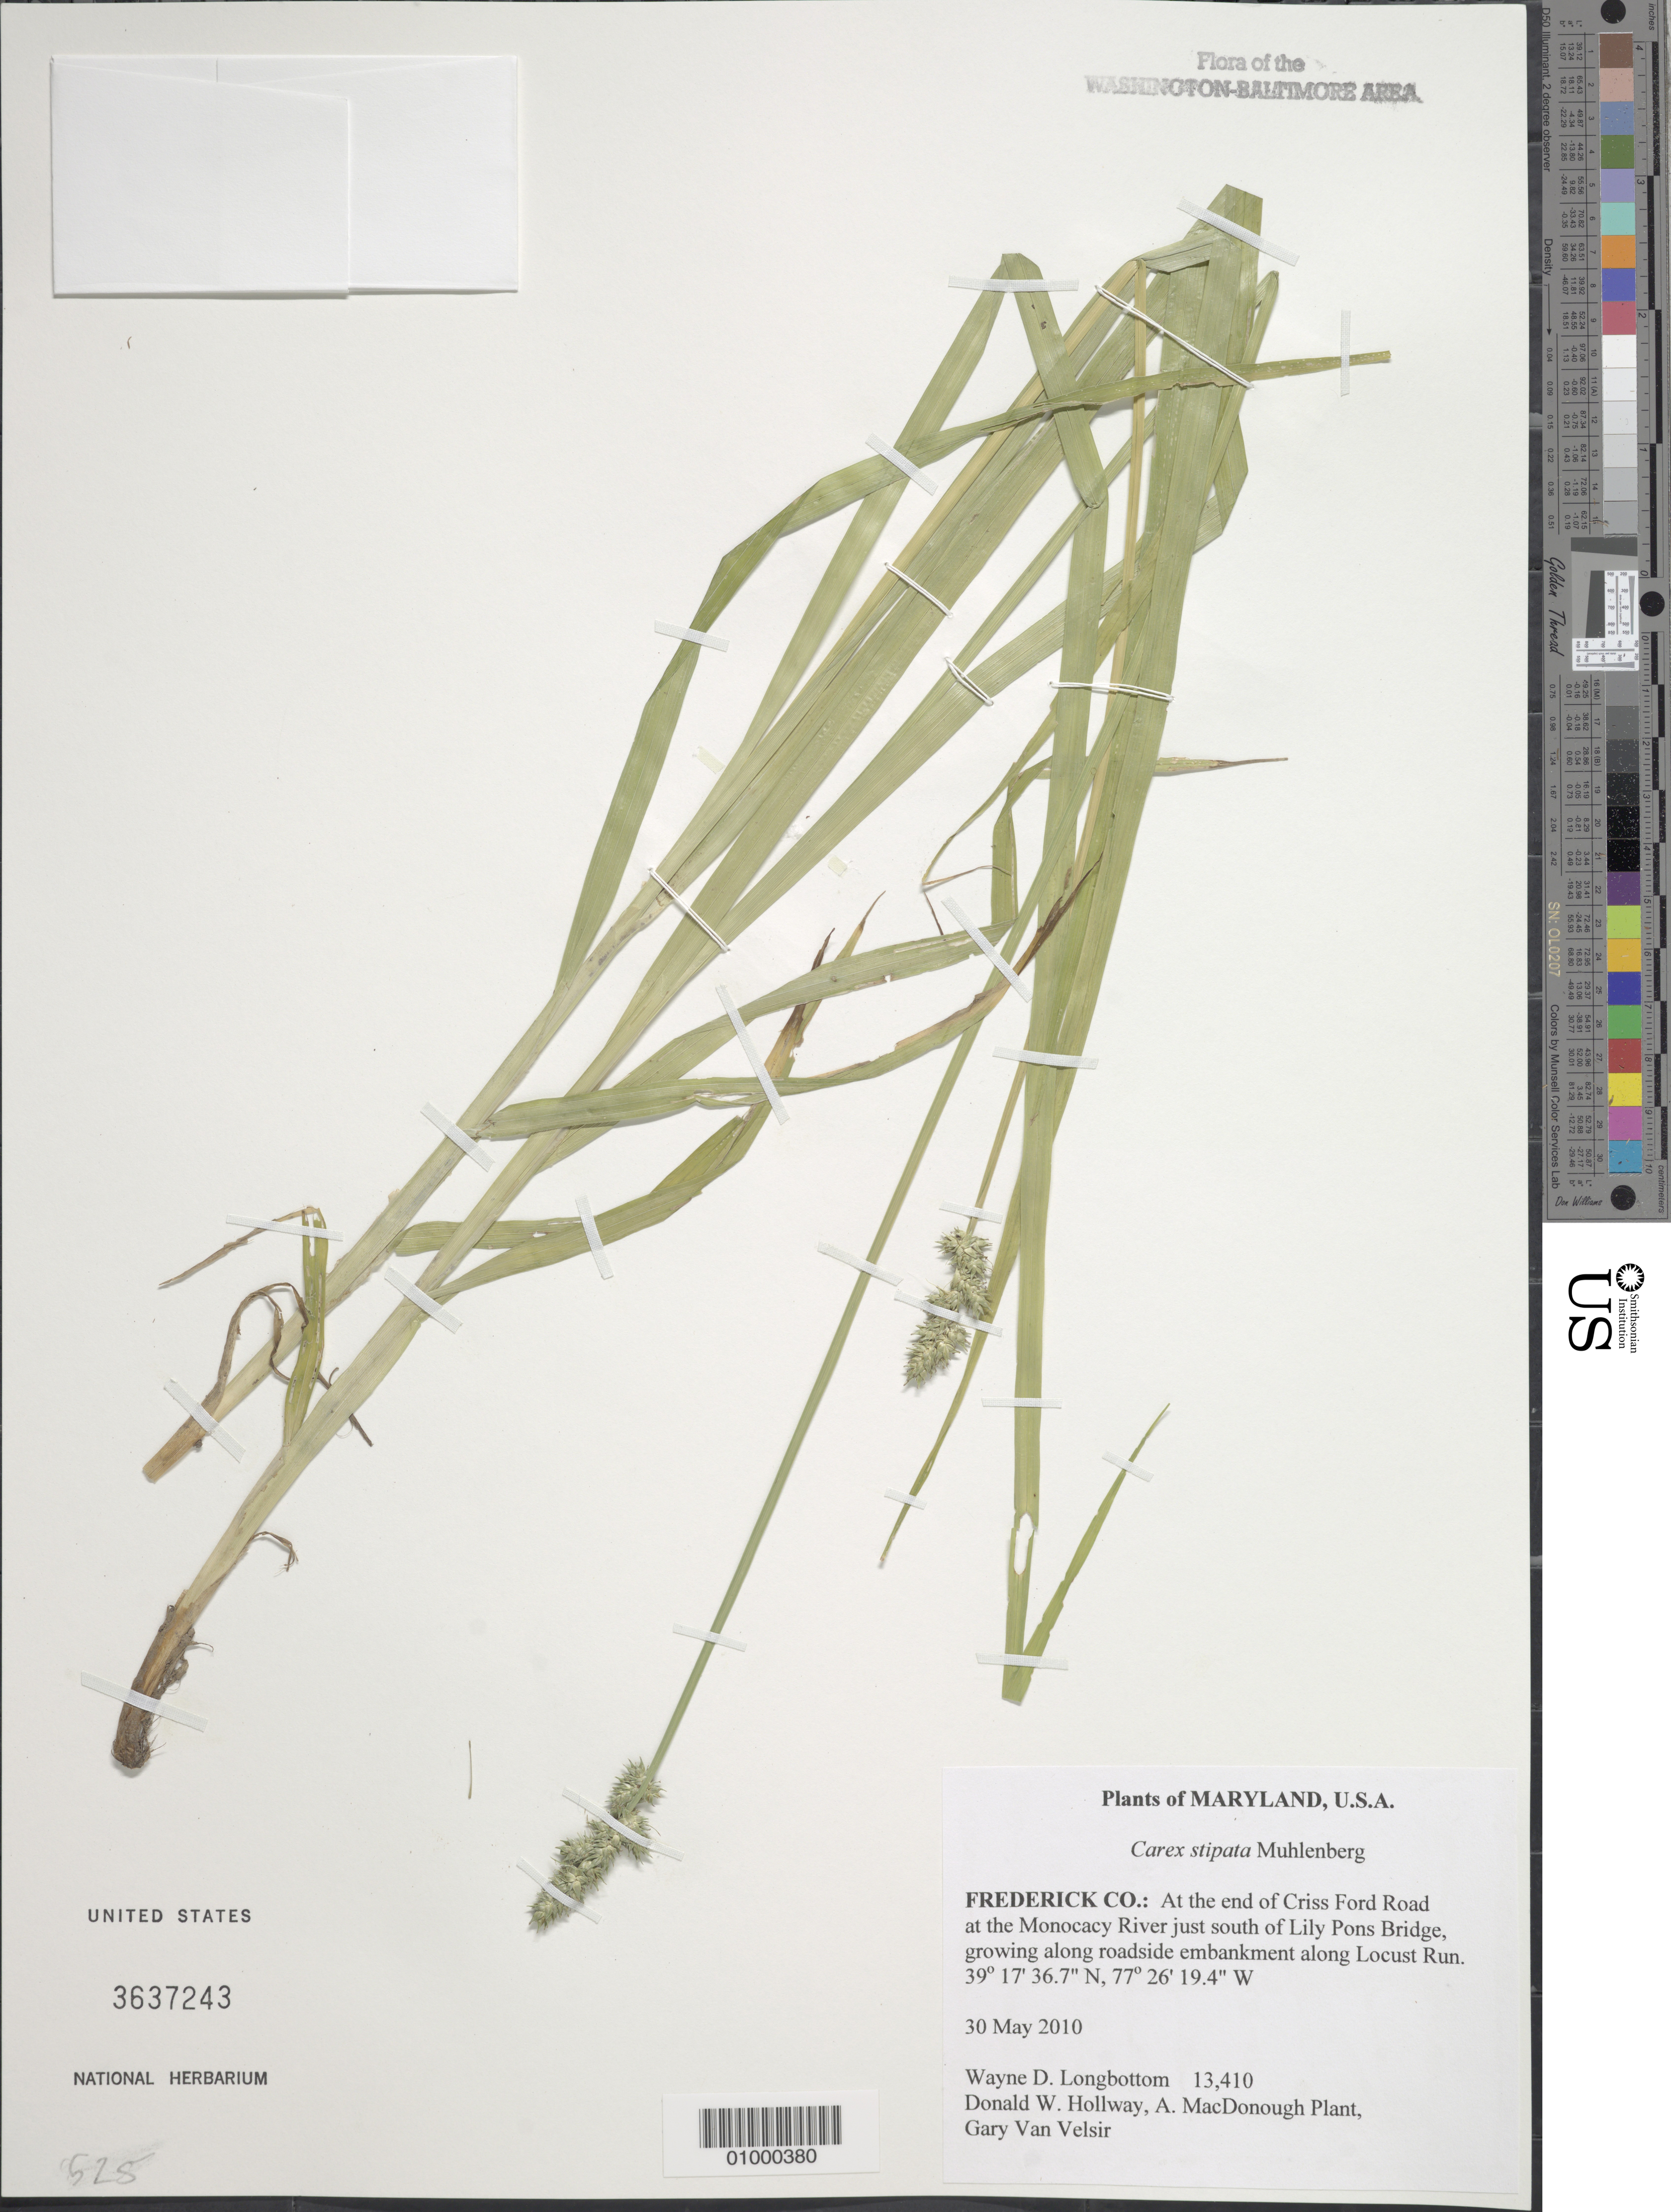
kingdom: Plantae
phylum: Tracheophyta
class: Liliopsida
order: Poales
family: Cyperaceae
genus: Carex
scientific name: Carex stipata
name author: Muhl. ex Willd.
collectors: W. D. Longbottom, D. Hollway, A. M. Plant & G. Van Velsir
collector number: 13410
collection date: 2010-05-30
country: United States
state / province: Maryland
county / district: Frederick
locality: At the end of Criss Ford Road at the Monocacy River just south of Lily Pons Bridge, growing along roadside embankment along Locust Run.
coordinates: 39 17 36.7 N, 76 26 19.4 W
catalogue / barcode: US 3637243